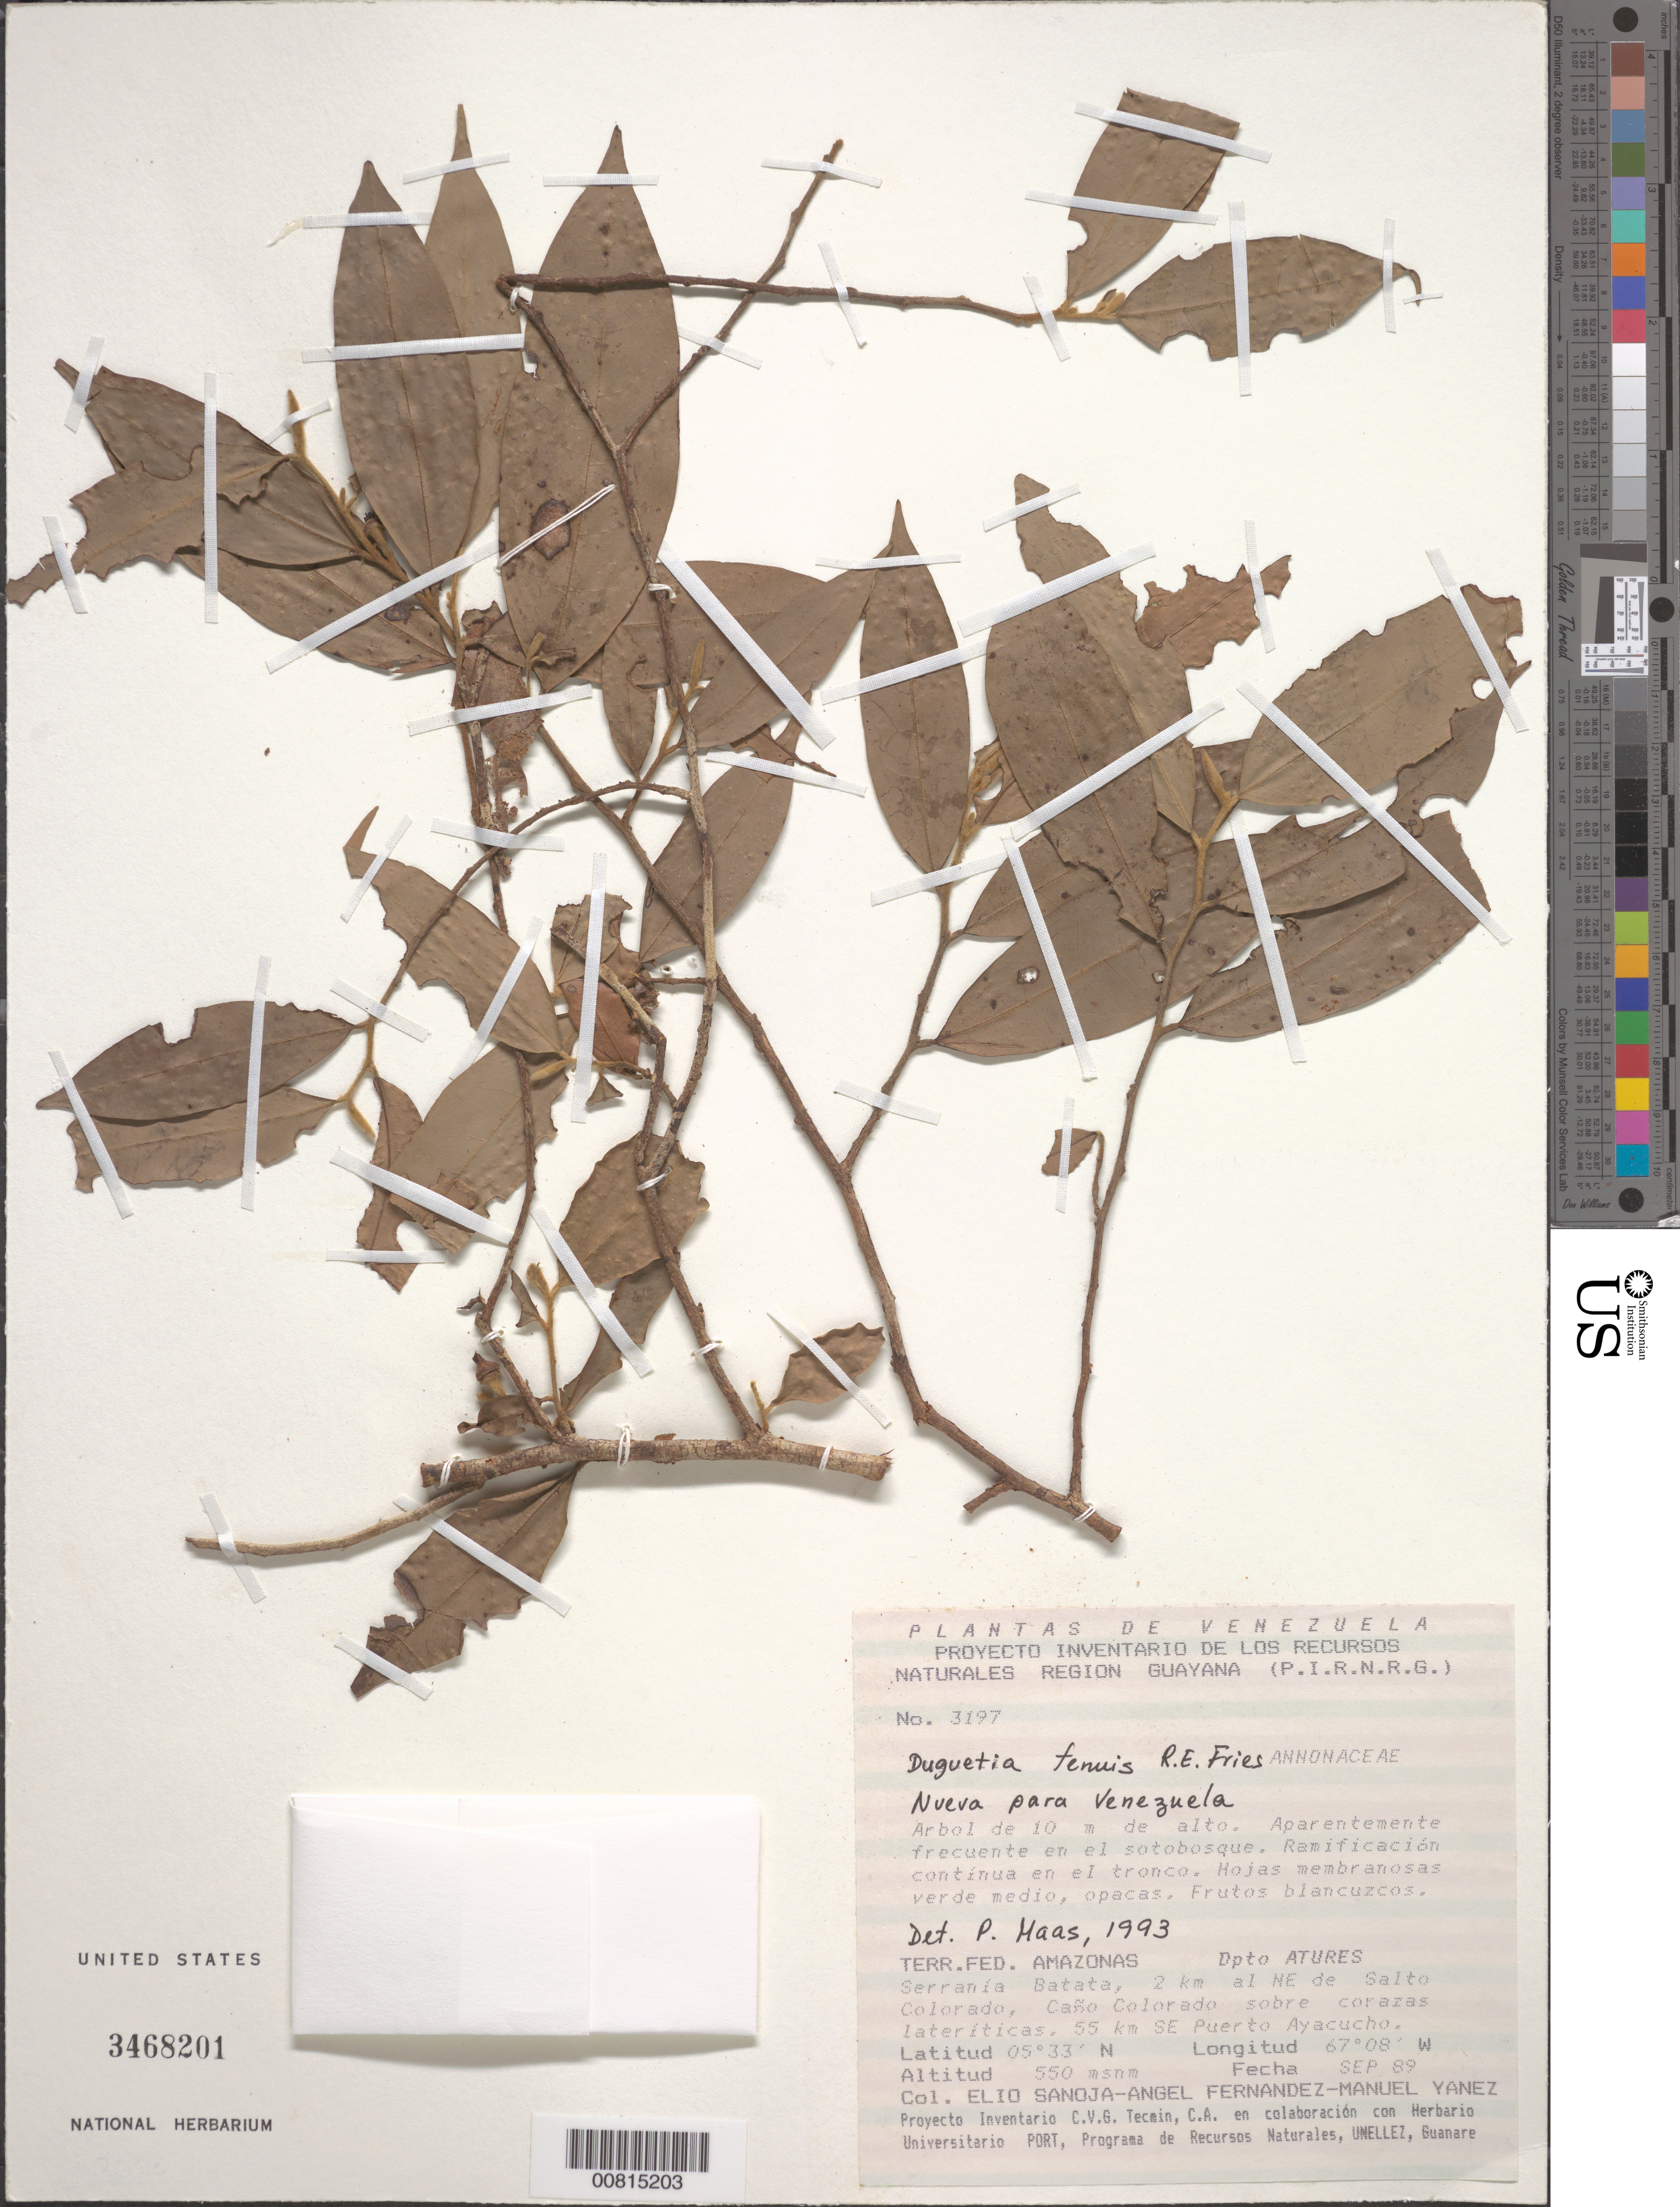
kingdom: Plantae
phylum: Tracheophyta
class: Magnoliopsida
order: Magnoliales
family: Annonaceae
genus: Duguetia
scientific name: Duguetia tenuis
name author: R.E. Fr.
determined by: Maas, Paul J. M.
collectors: E. Sanoja, A. Fernandez & M. Yanez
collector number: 3197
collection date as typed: Sep-89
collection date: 1989-09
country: Venezuela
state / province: Amazonas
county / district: Atures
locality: Serrania Batata, 2 km NE de Salto Colorado, Caño Colorado, 55 km SE Puerto Ayacucho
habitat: Sobre corazas lateríticas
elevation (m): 550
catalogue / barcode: US 3468201